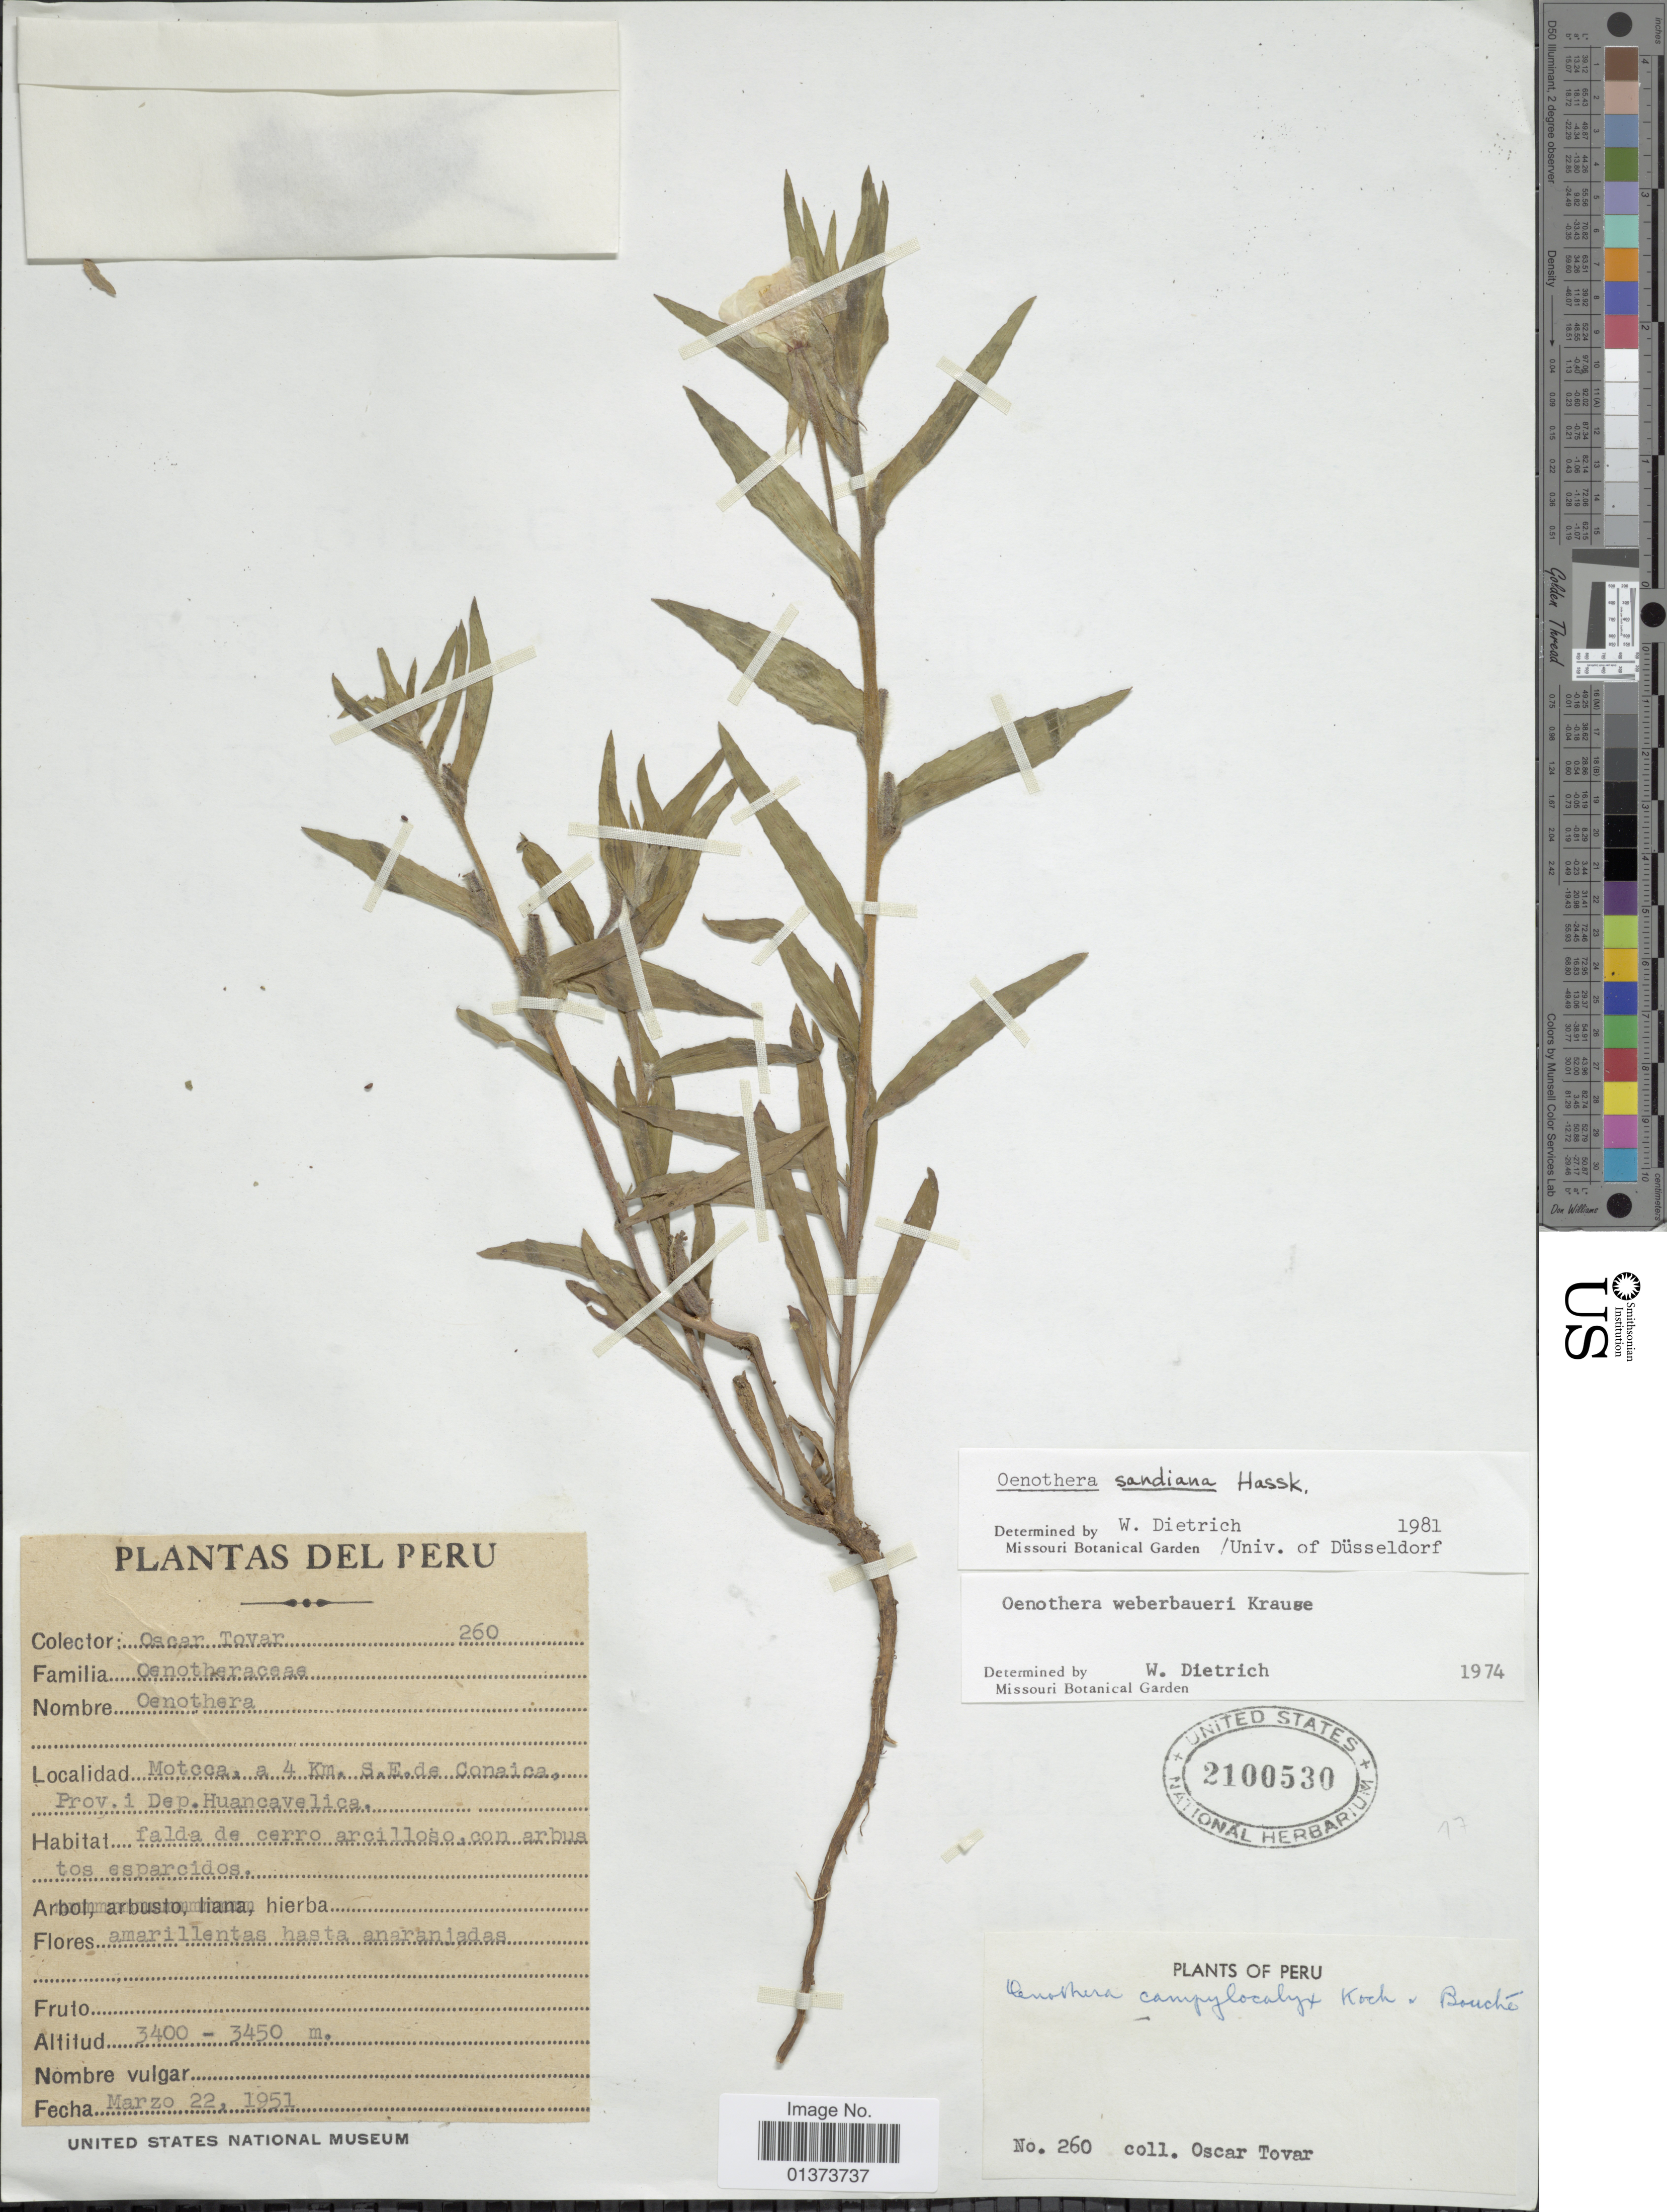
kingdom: Plantae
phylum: Tracheophyta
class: Magnoliopsida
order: Myrtales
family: Onagraceae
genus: Oenothera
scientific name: Oenothera sandiana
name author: Hassk.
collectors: Ó. Tovar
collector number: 260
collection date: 1951-03-22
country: Peru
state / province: Huancavelica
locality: Motcca, a 4 Km. S.E. de Conaica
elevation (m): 3400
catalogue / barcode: US 2100530